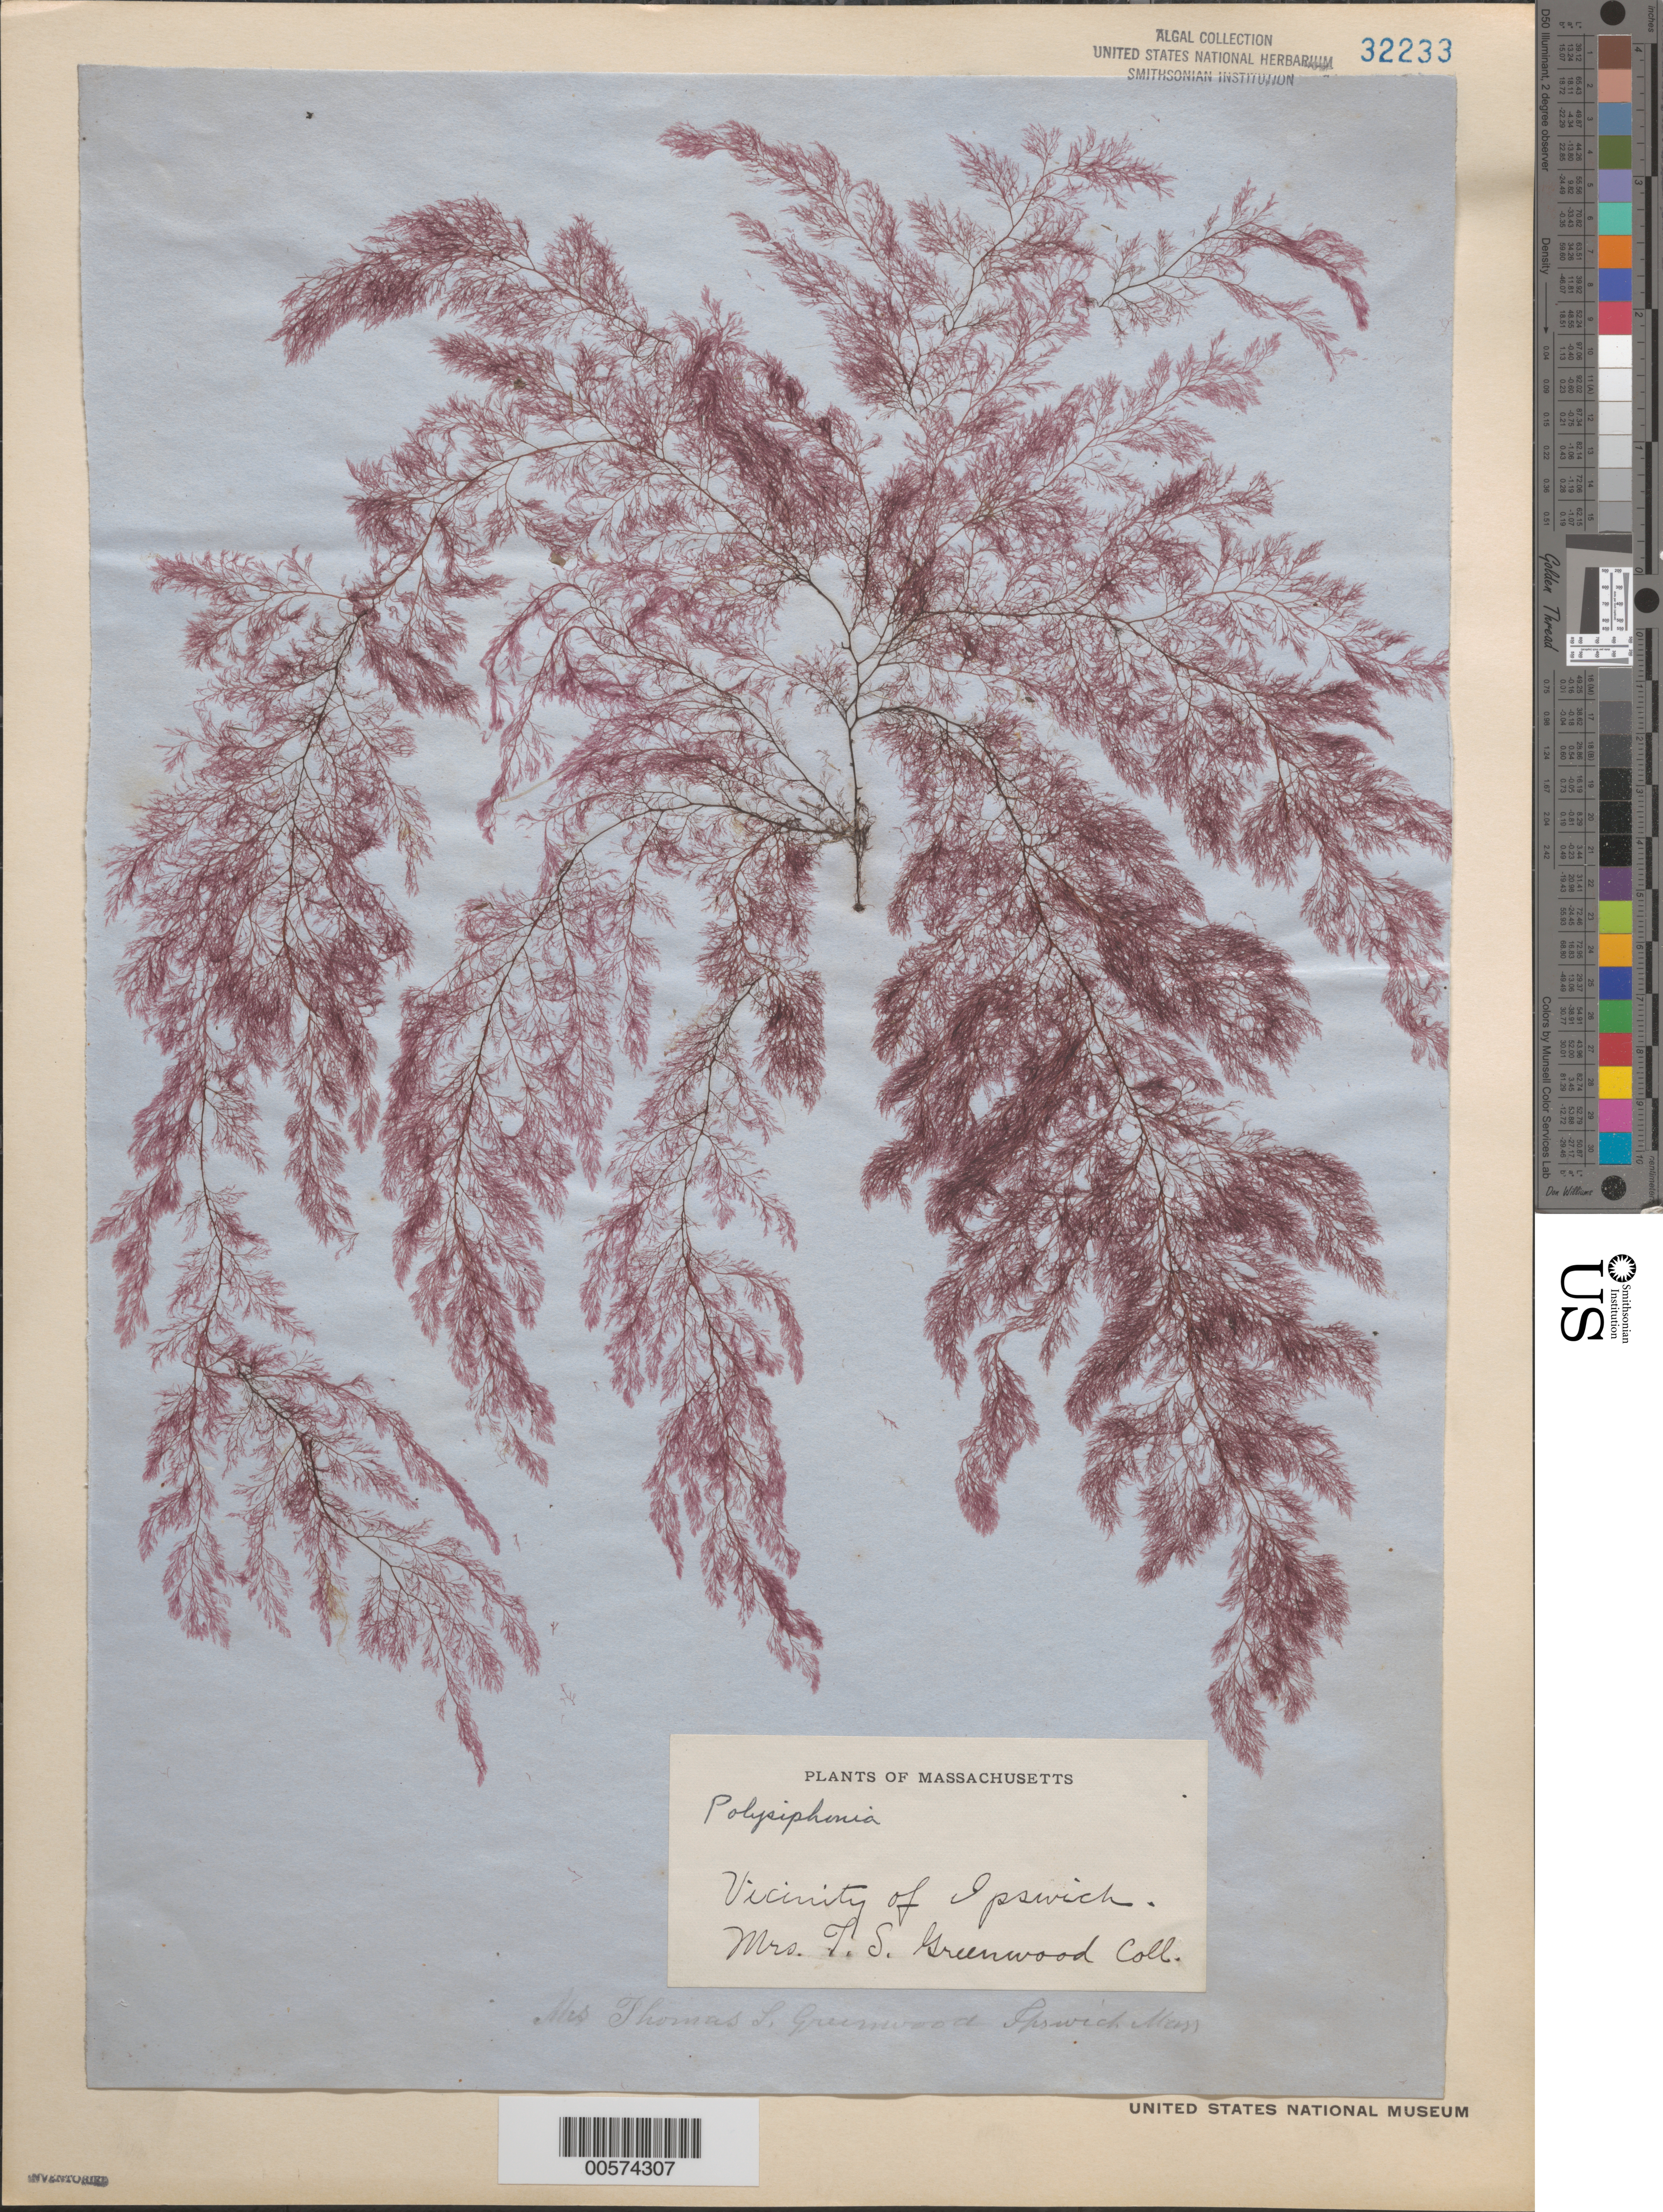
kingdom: Plantae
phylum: Rhodophyta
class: Florideophyceae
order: Ceramiales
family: Rhodomelaceae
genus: Polysiphonia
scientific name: Polysiphonia sp.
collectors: T. Greenwood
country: United States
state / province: Massachusetts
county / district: Essex County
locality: Ipswich area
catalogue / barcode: US 32233